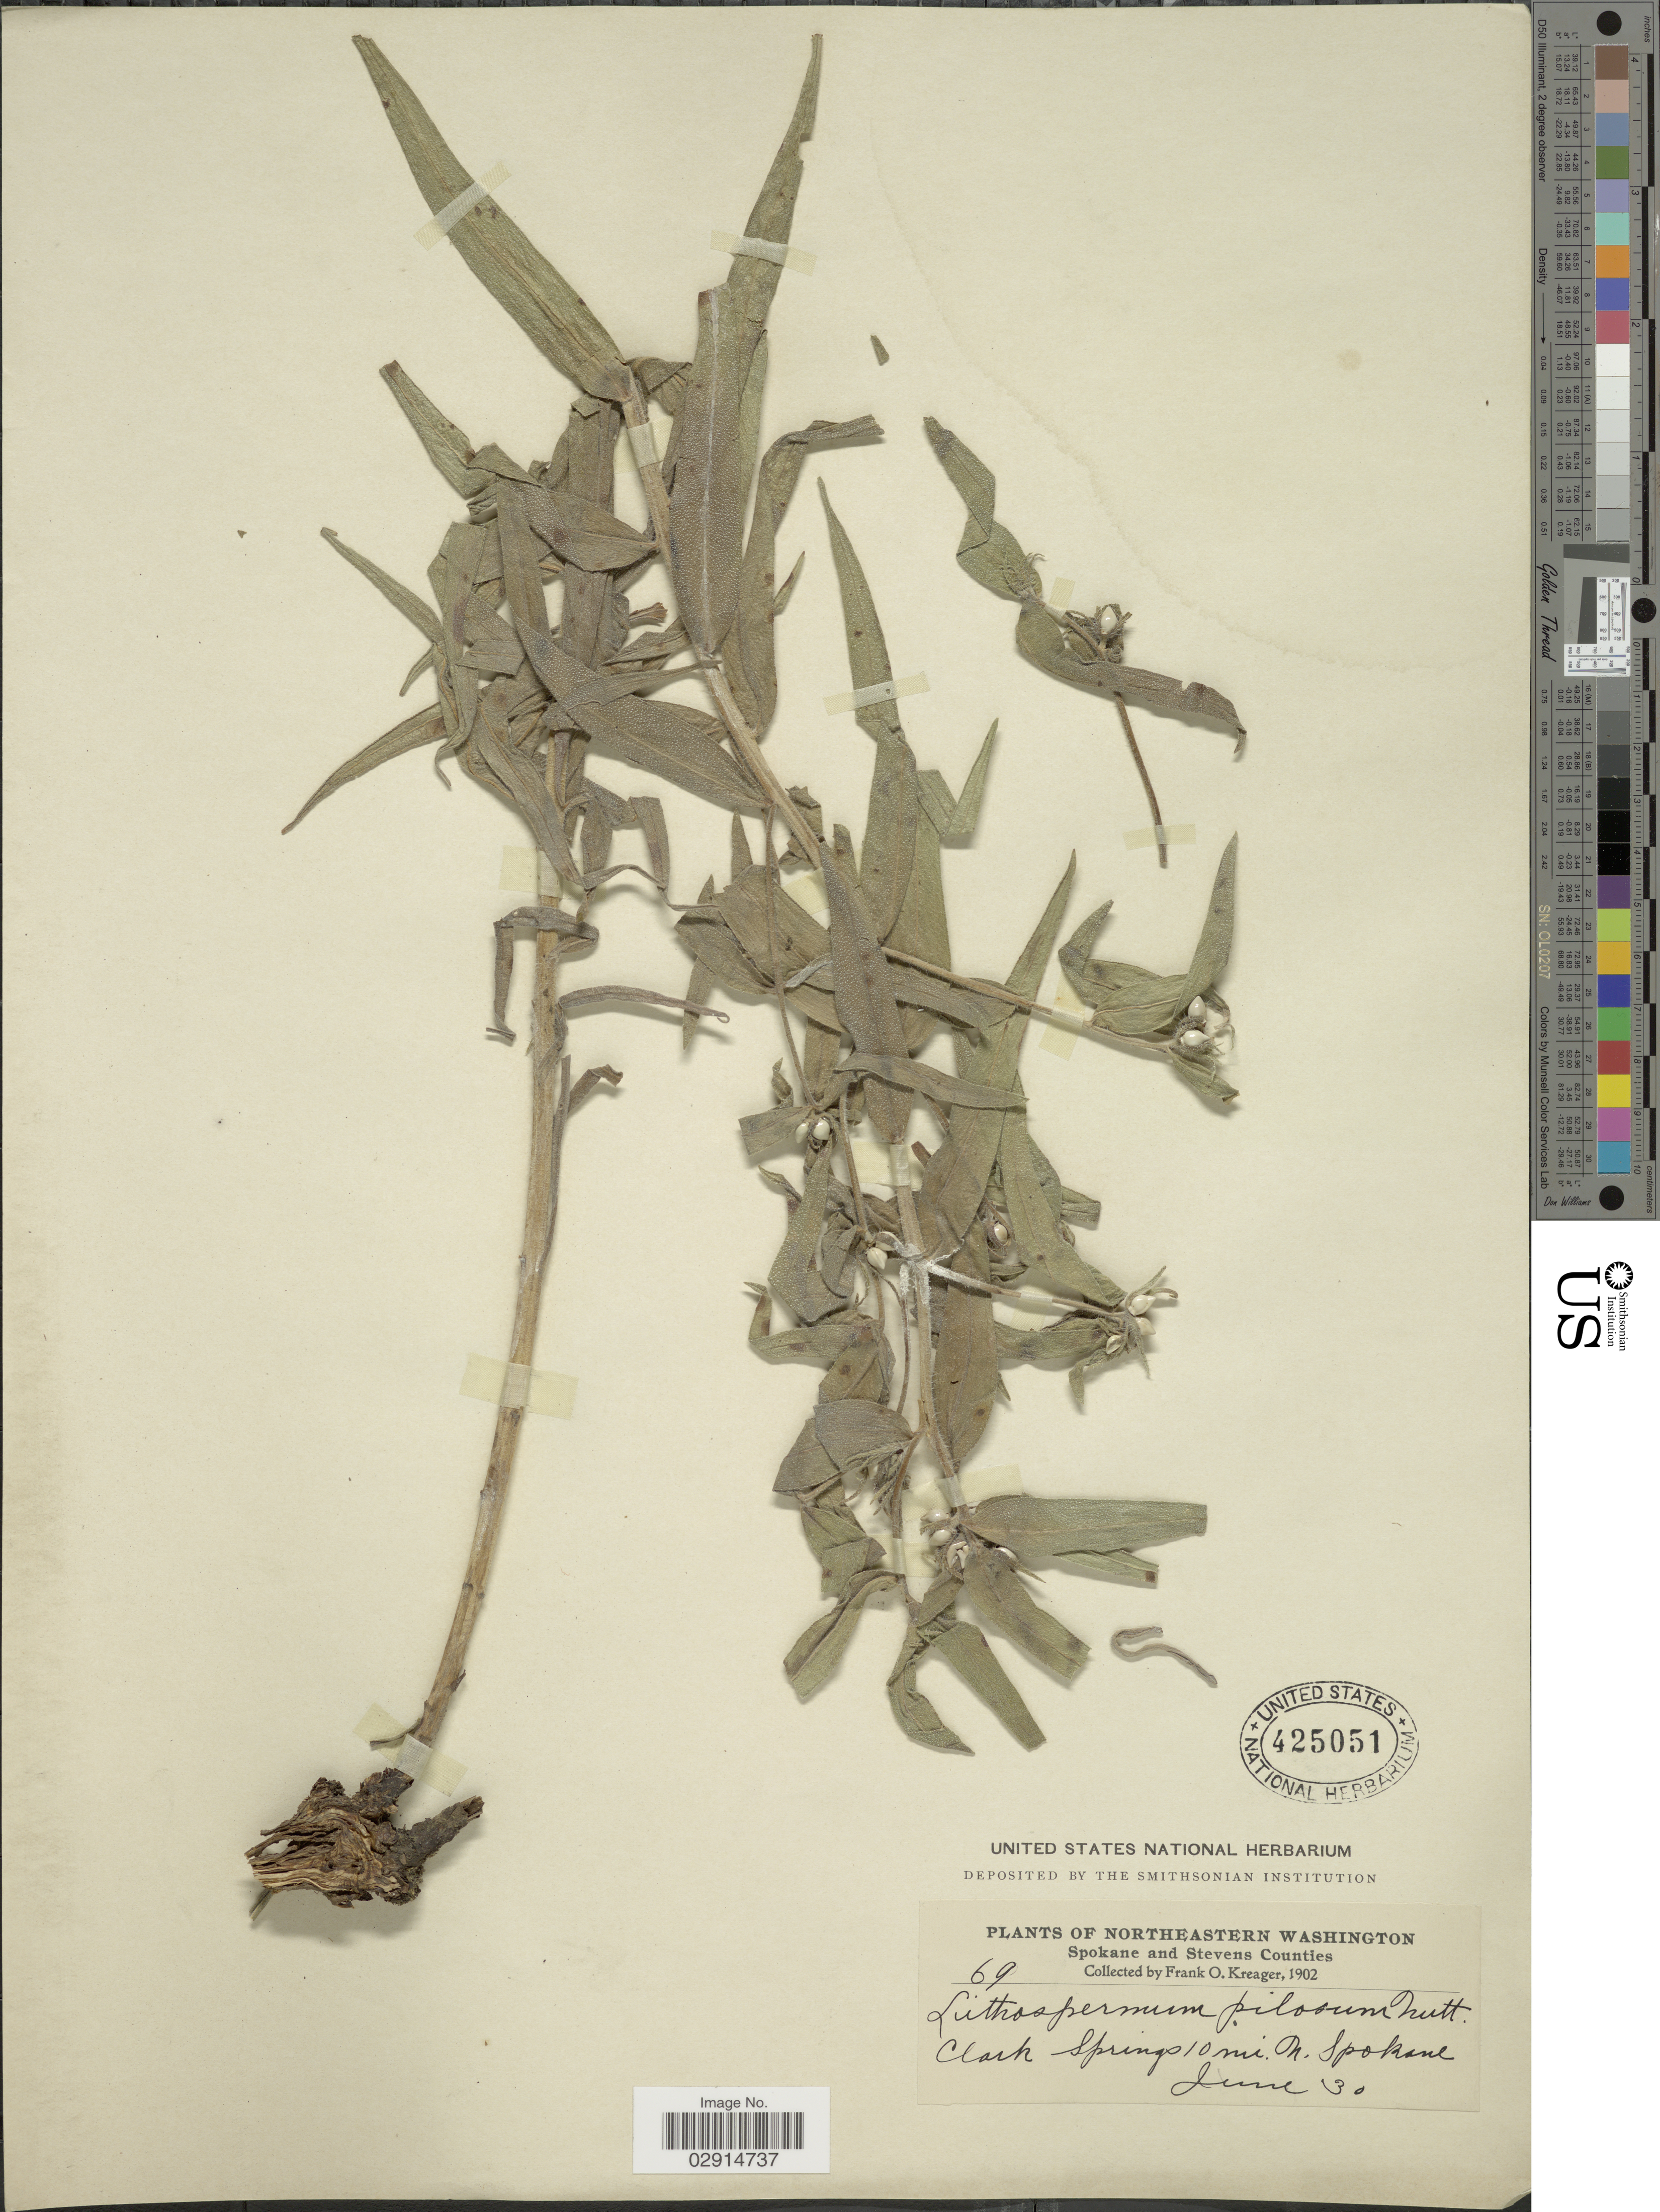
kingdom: Plantae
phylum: Tracheophyta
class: Magnoliopsida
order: Boraginales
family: Boraginaceae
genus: Lithospermum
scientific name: Lithospermum ruderale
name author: Douglas ex Lehm.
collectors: F. Kreager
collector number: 69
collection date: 1902-06-30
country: United States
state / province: Washington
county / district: Spokane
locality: Northeastern Washington, Clark Springs 10 mi. N. Spokane.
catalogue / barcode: US 425051